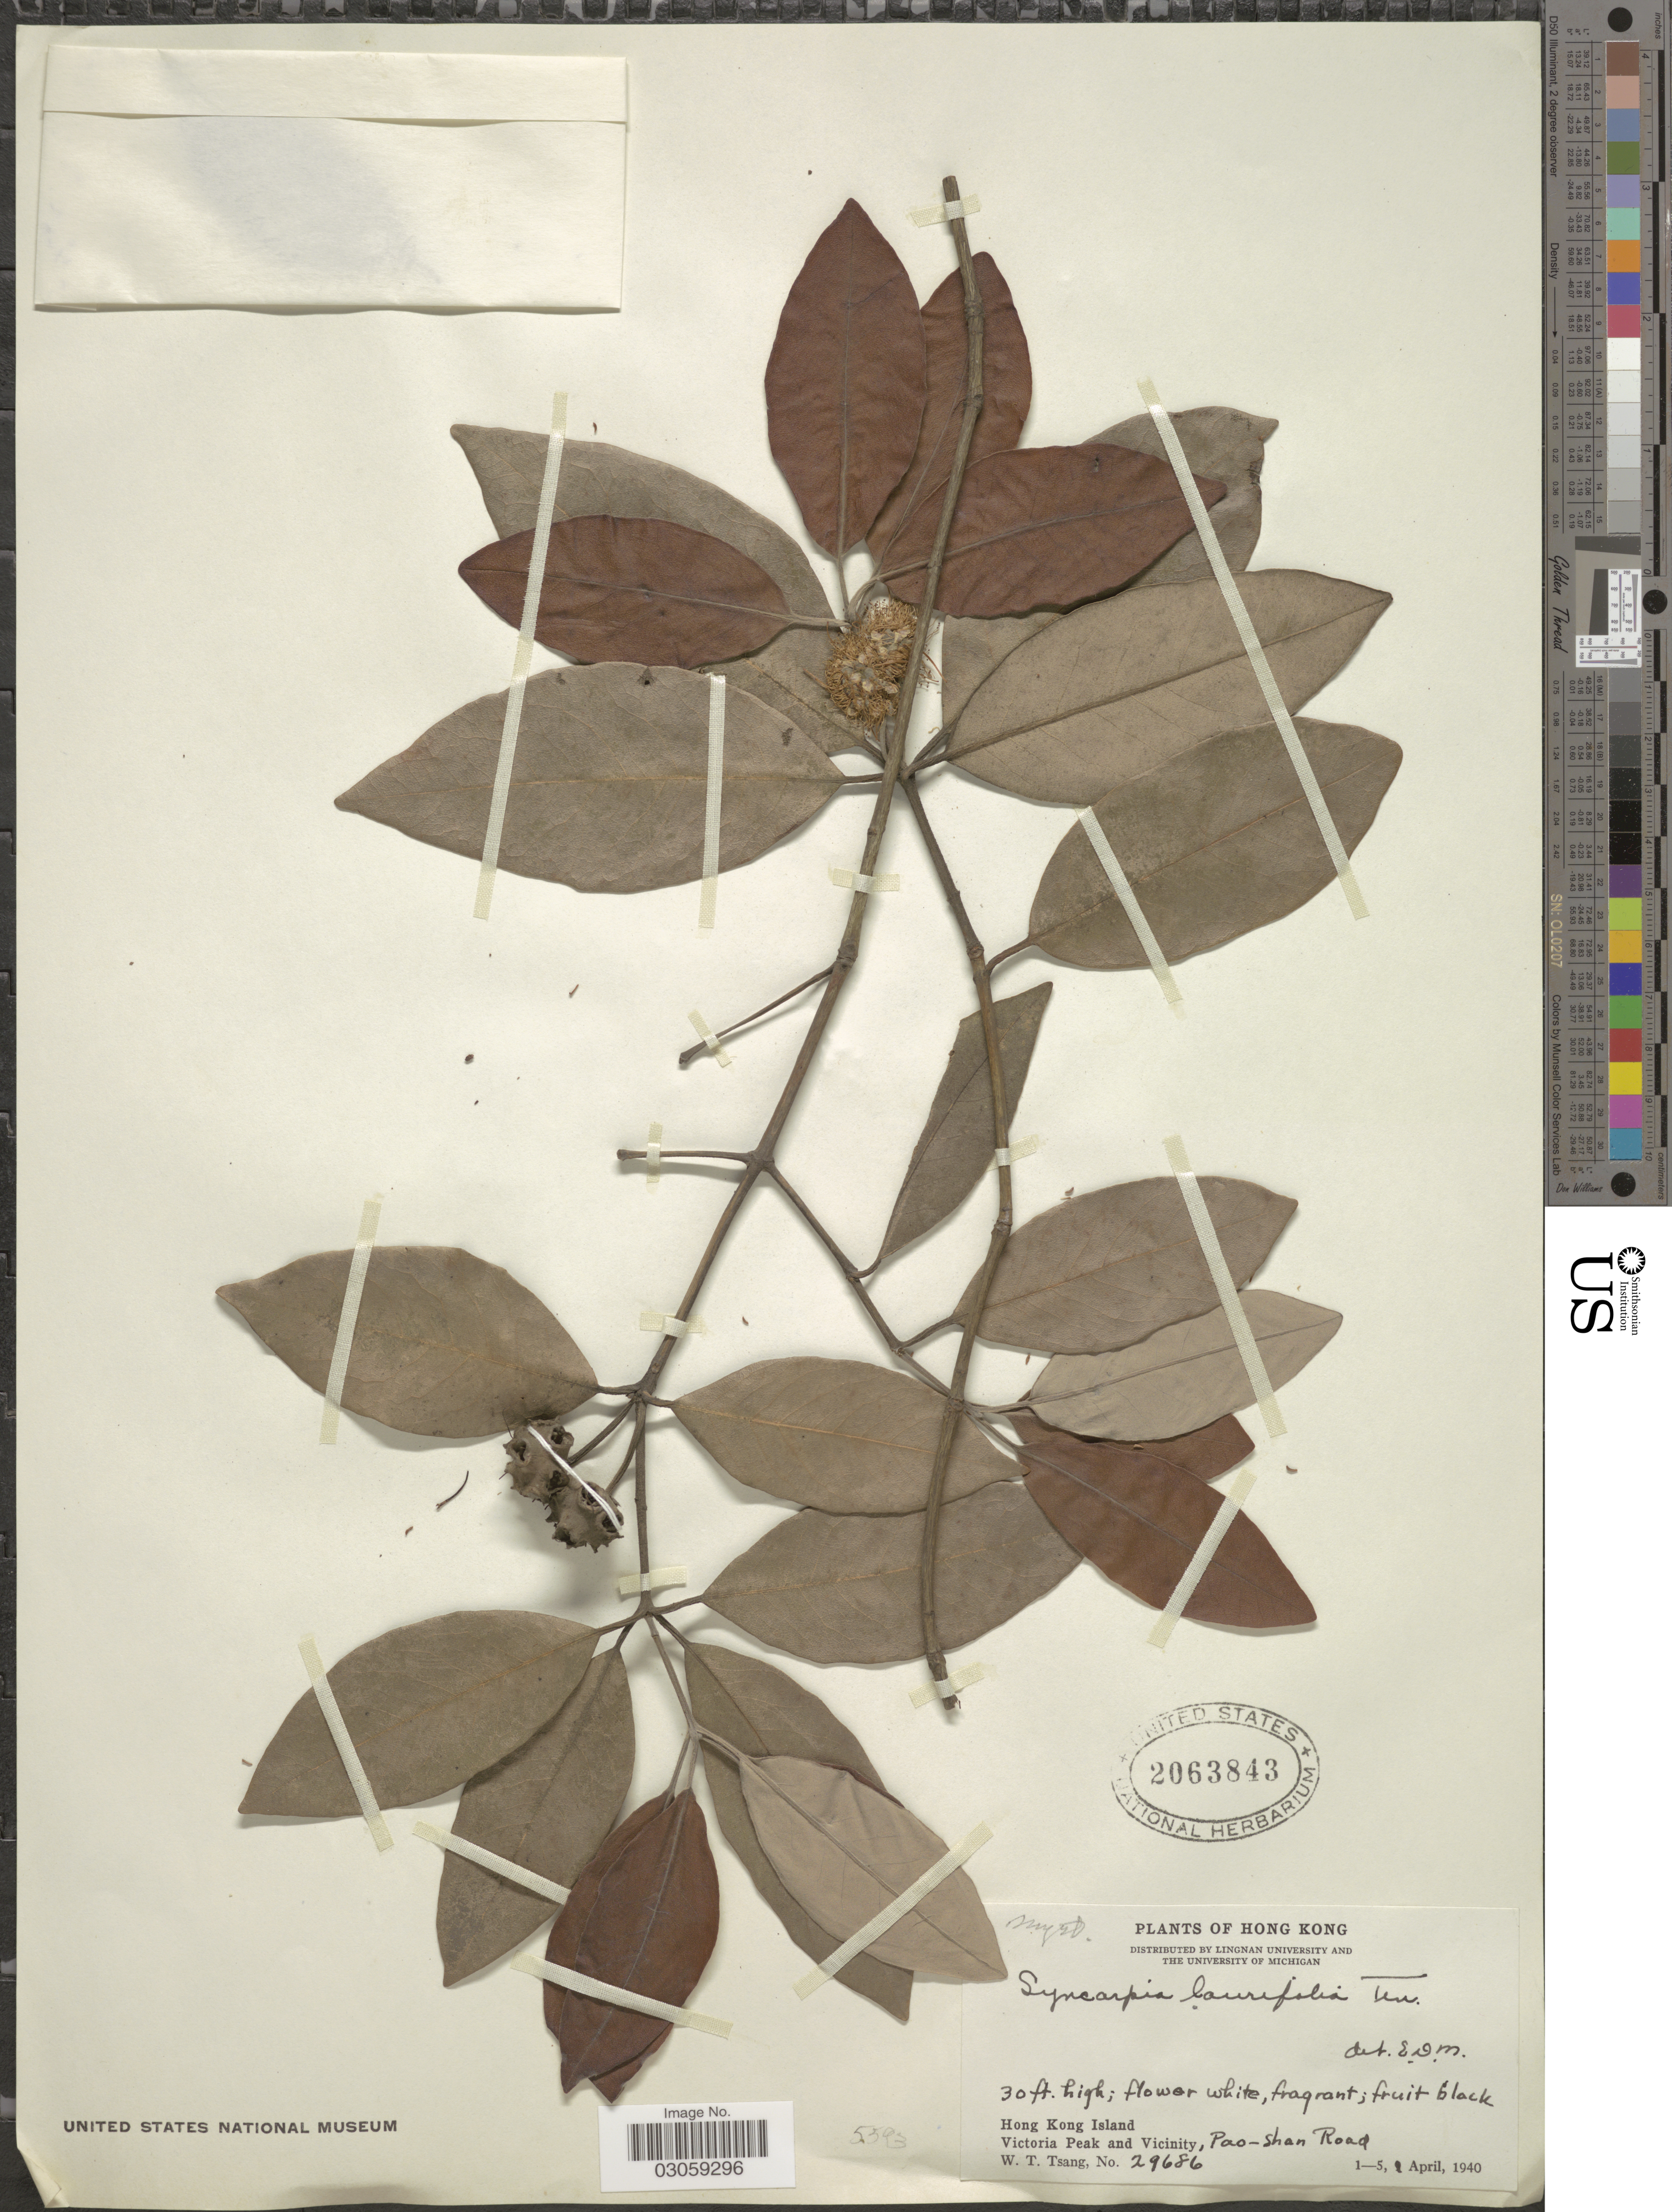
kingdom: Plantae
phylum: Tracheophyta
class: Magnoliopsida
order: Myrtales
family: Myrtaceae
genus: Syncarpia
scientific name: Syncarpia glomulifera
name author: (Sm.) Nied.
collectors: W. T. Tsang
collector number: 29686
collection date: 1940-04-01/1940-04-05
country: China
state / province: Hong Kong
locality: Victoria Peak and Vicinity, Pao-Shan Road.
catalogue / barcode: US 2063843